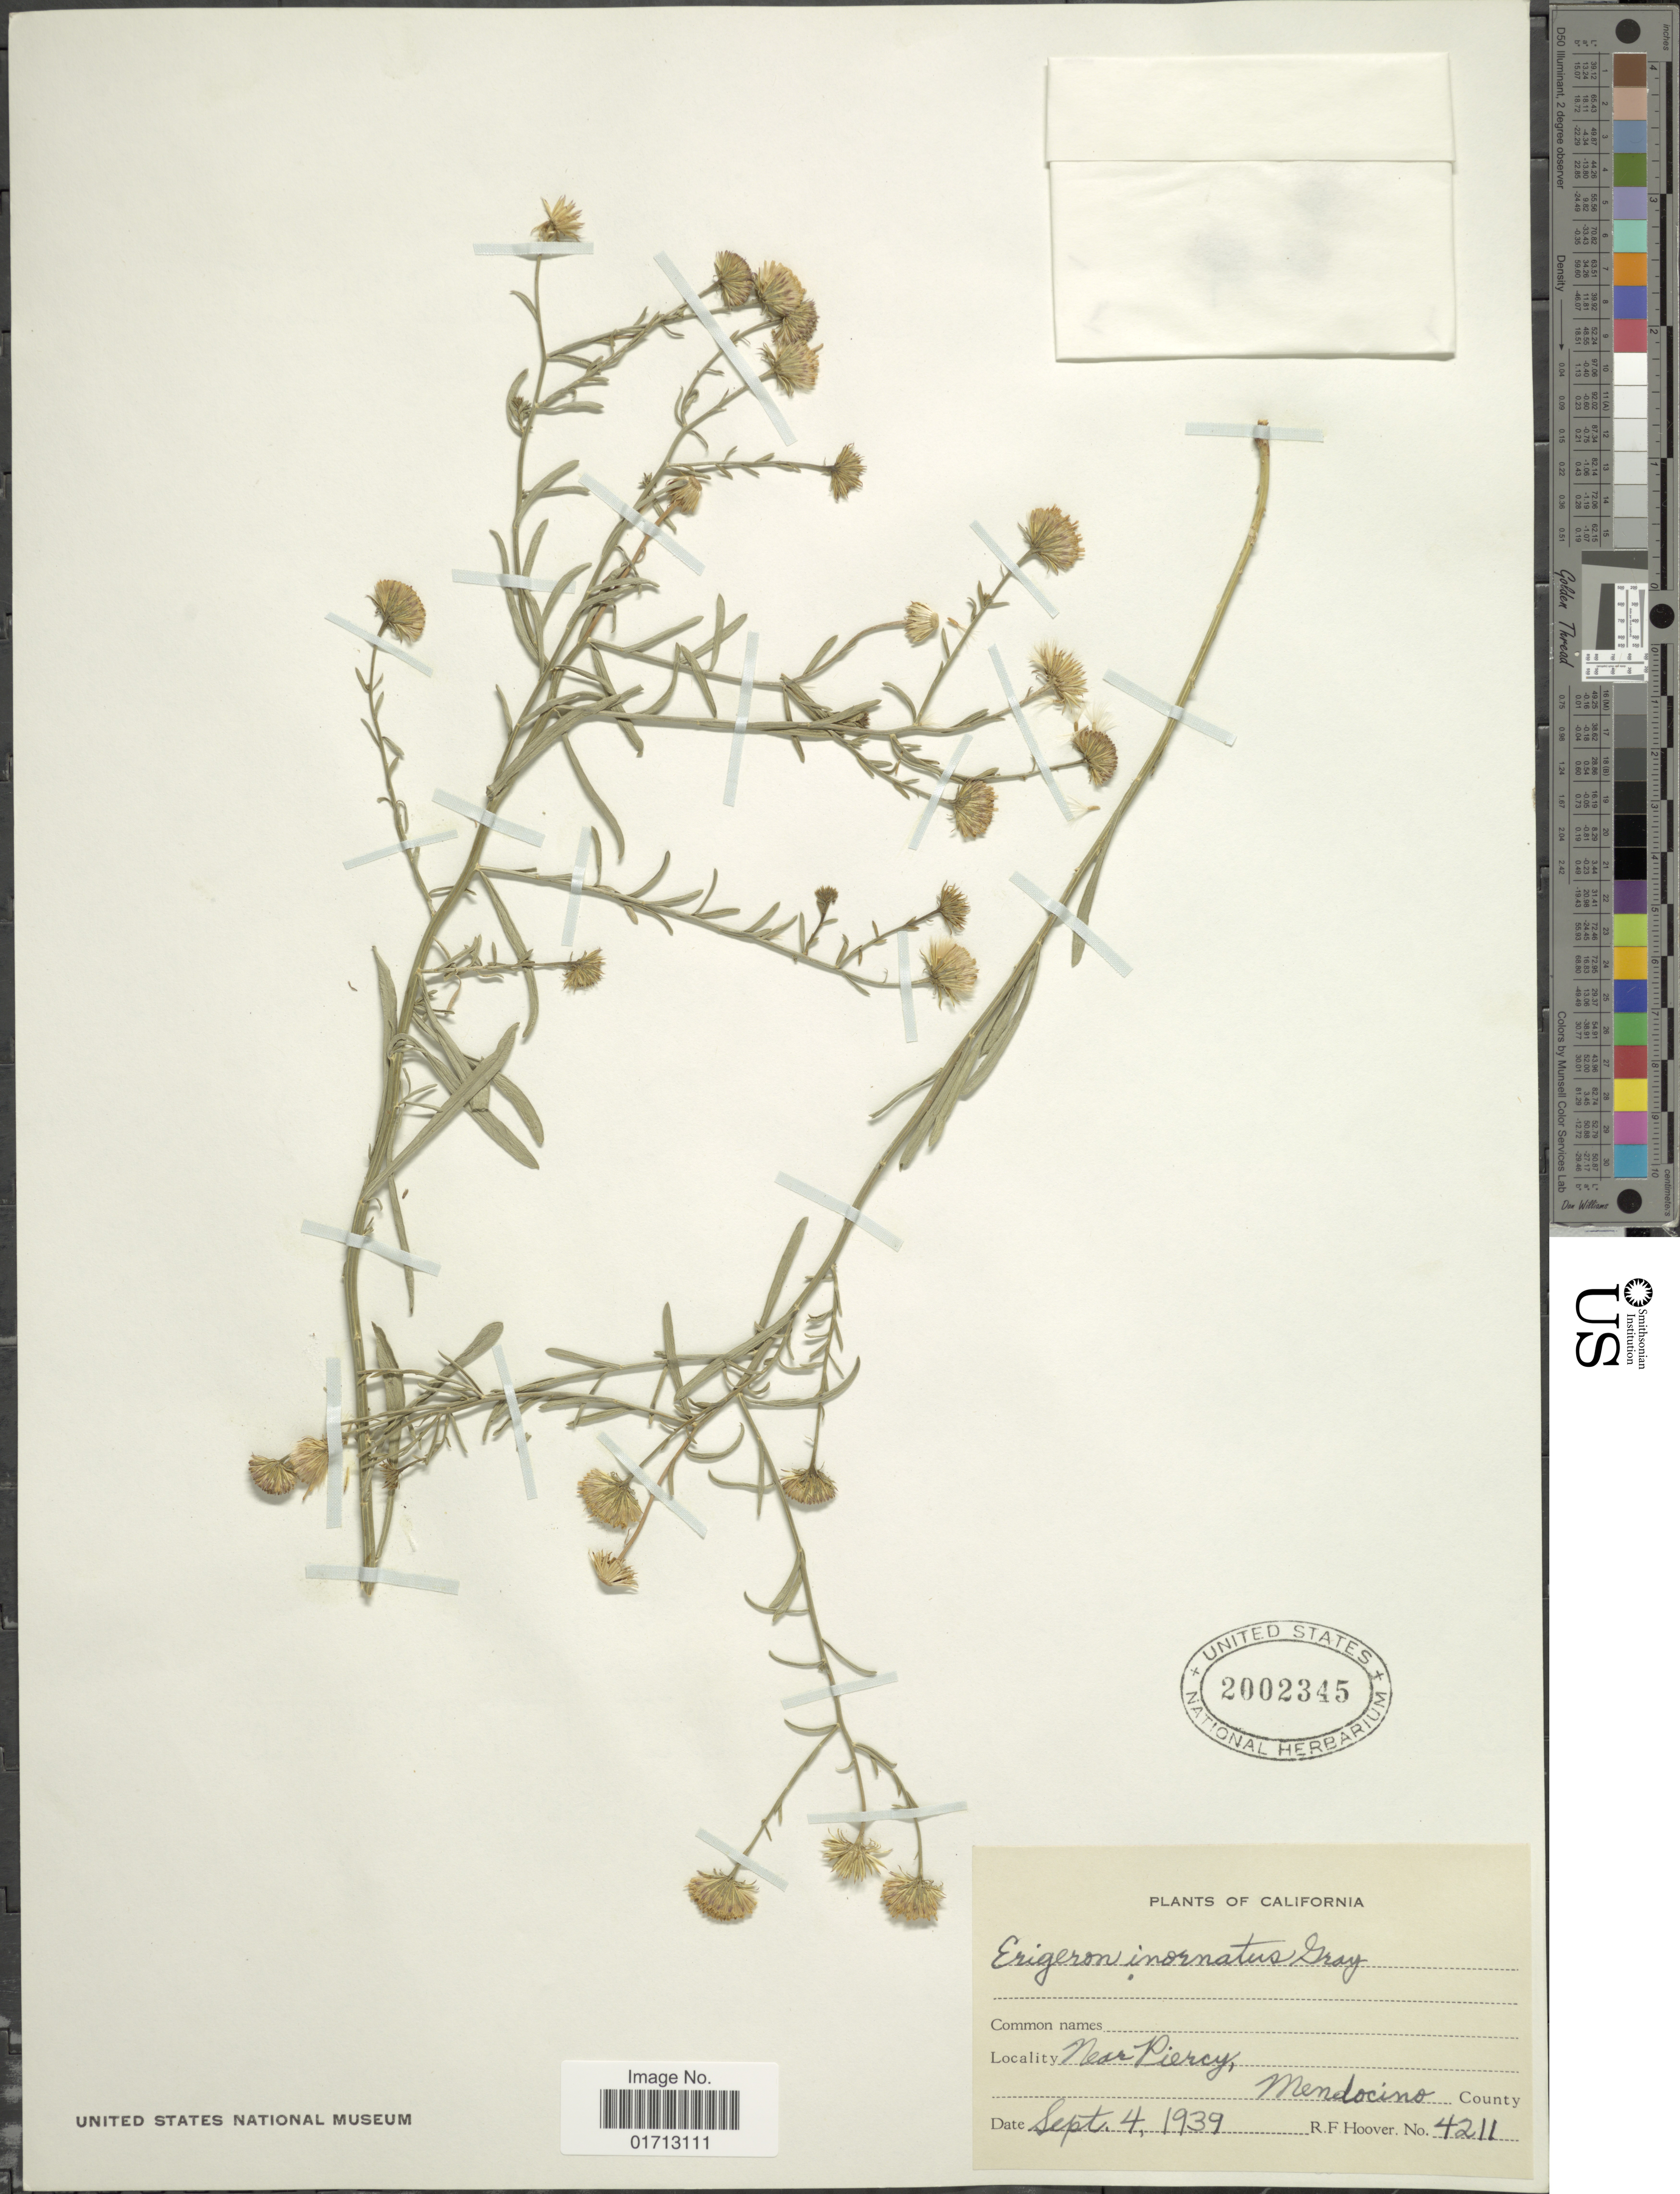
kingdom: Plantae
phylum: Tracheophyta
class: Magnoliopsida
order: Asterales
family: Asteraceae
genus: Erigeron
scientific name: Erigeron inornatus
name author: (A. Gray) A. Gray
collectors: R. F. Hoover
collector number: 4211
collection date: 1939-09-04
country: United States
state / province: California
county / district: Mendocino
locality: Near Piercy, Medocino County.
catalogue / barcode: US 2002345